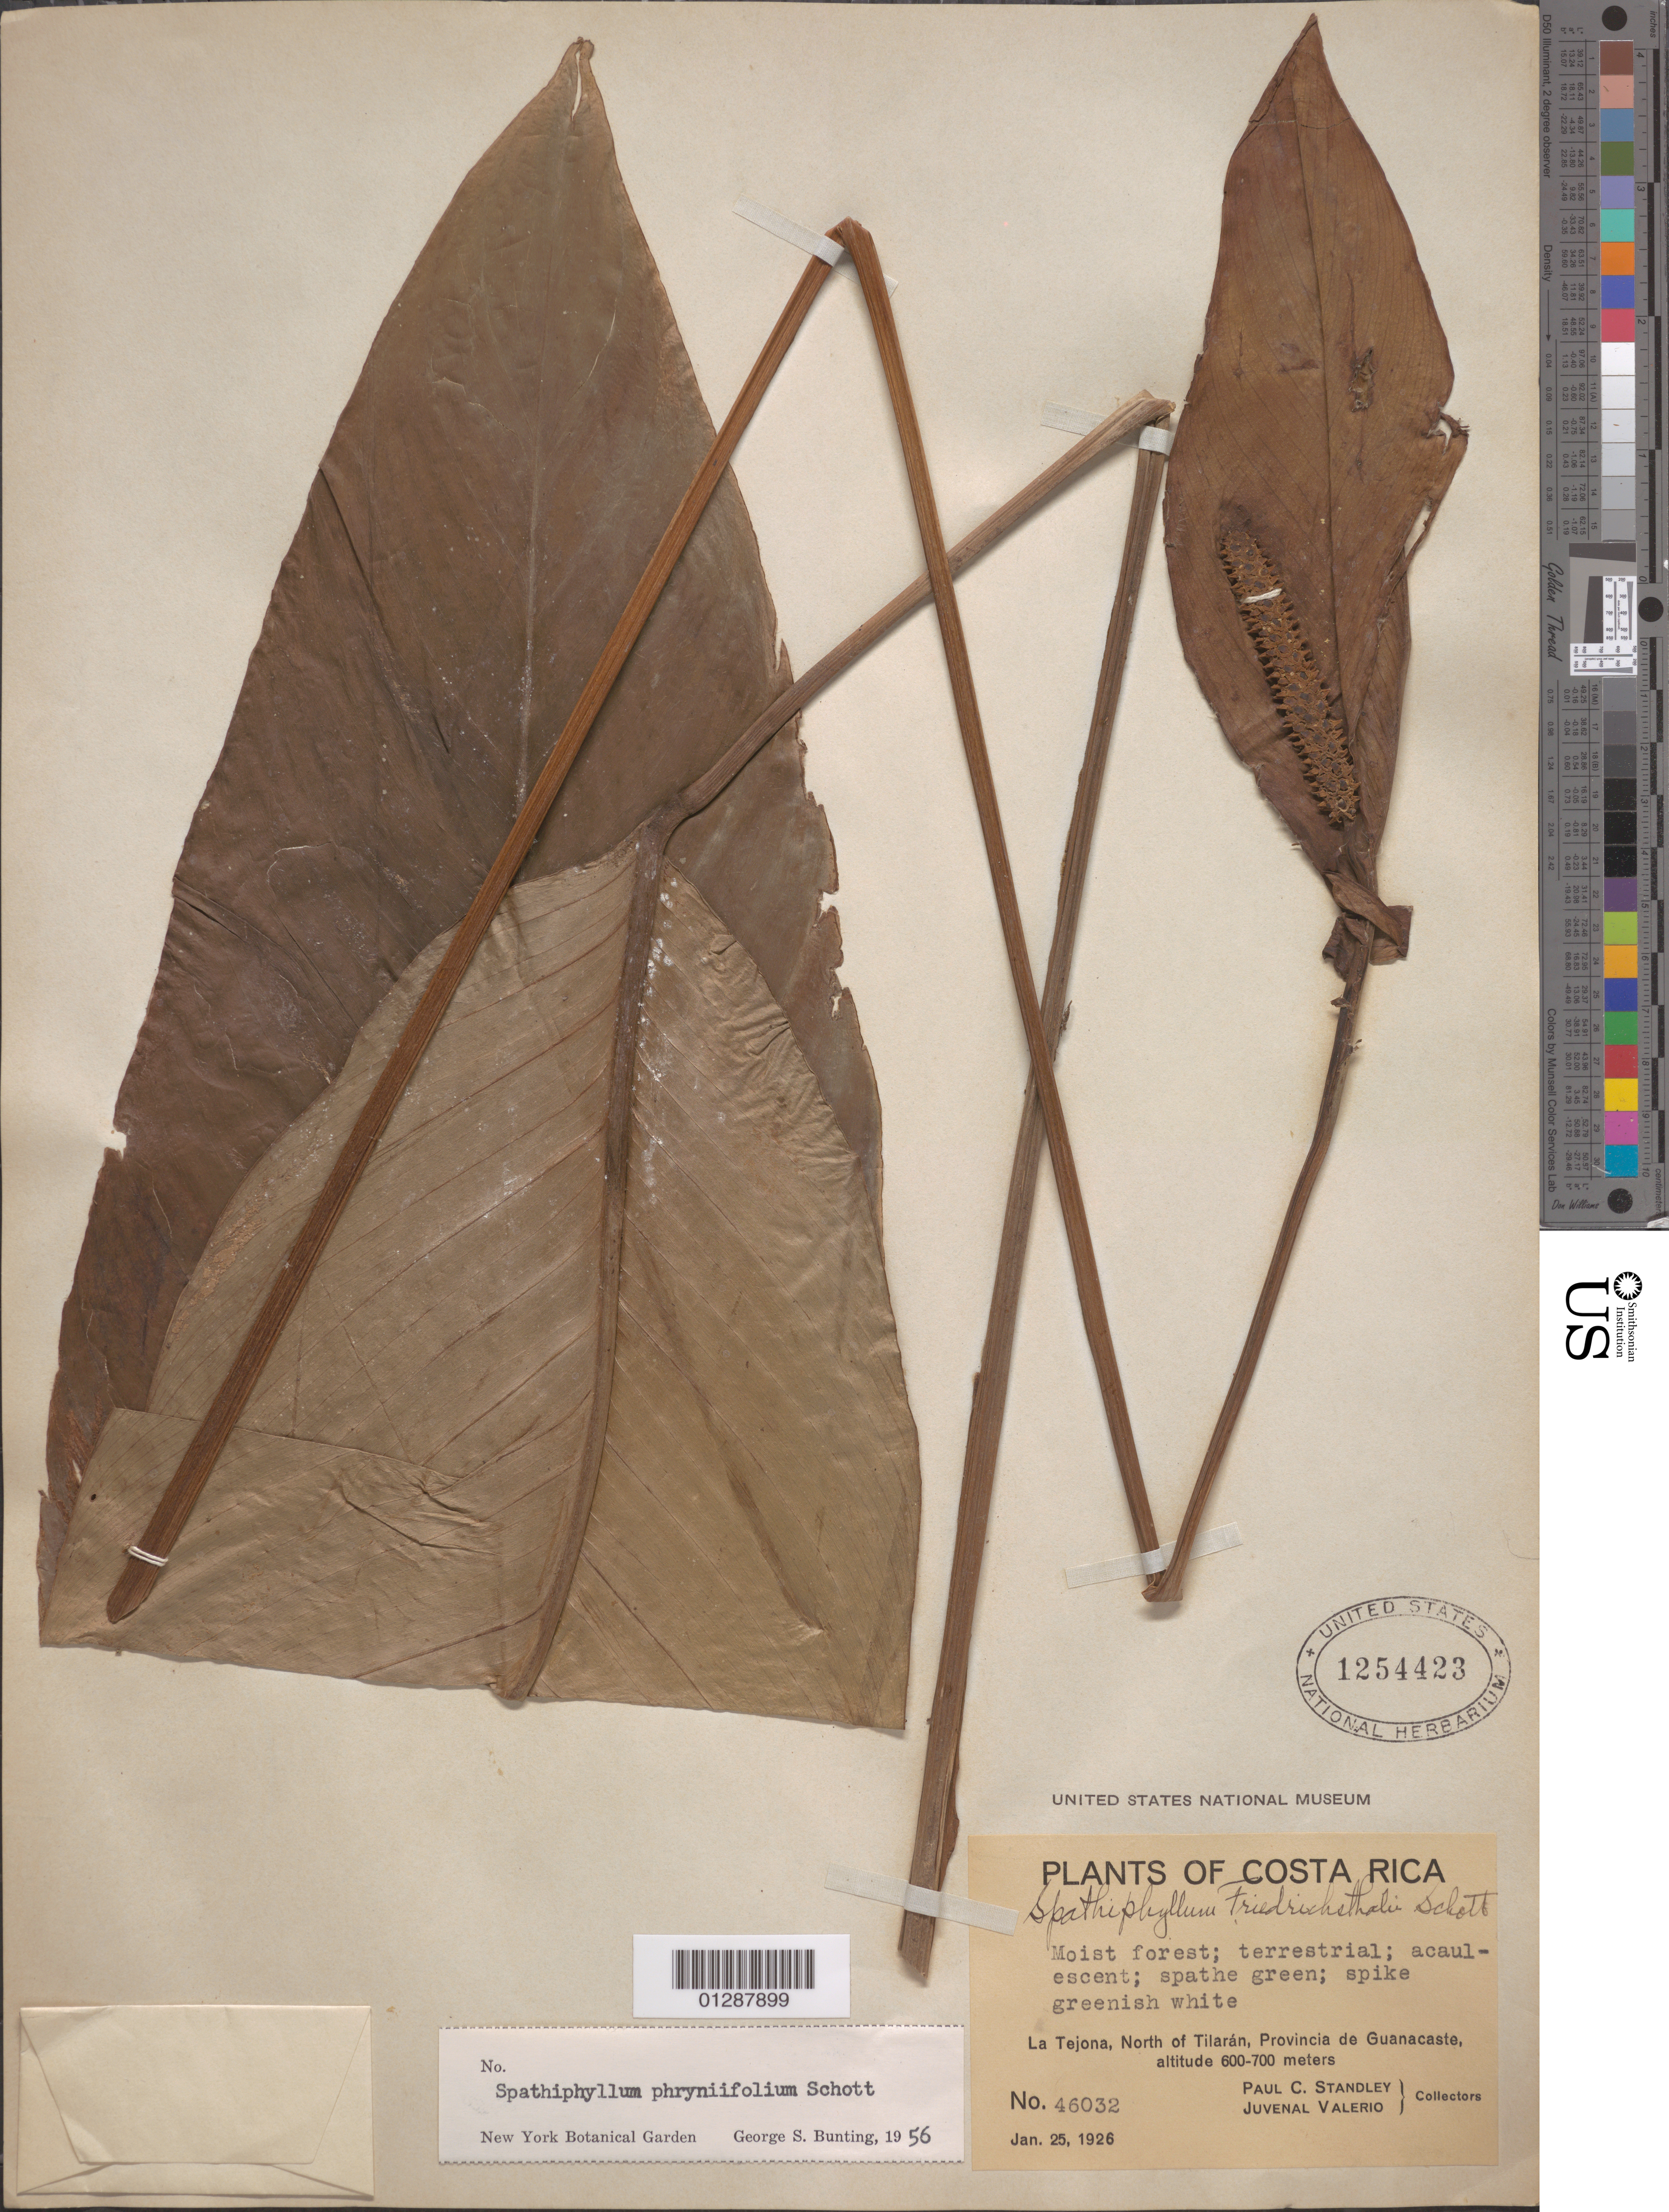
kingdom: Plantae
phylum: Tracheophyta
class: Liliopsida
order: Alismatales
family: Araceae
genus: Spathiphyllum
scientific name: Spathiphyllum phryniifolium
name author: Schott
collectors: P. C. Standley & J. Valerio R.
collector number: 46032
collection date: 1926-01-25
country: Costa Rica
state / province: Guanacaste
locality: La Tejona, North of Tilarán.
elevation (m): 600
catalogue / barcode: US 1254423